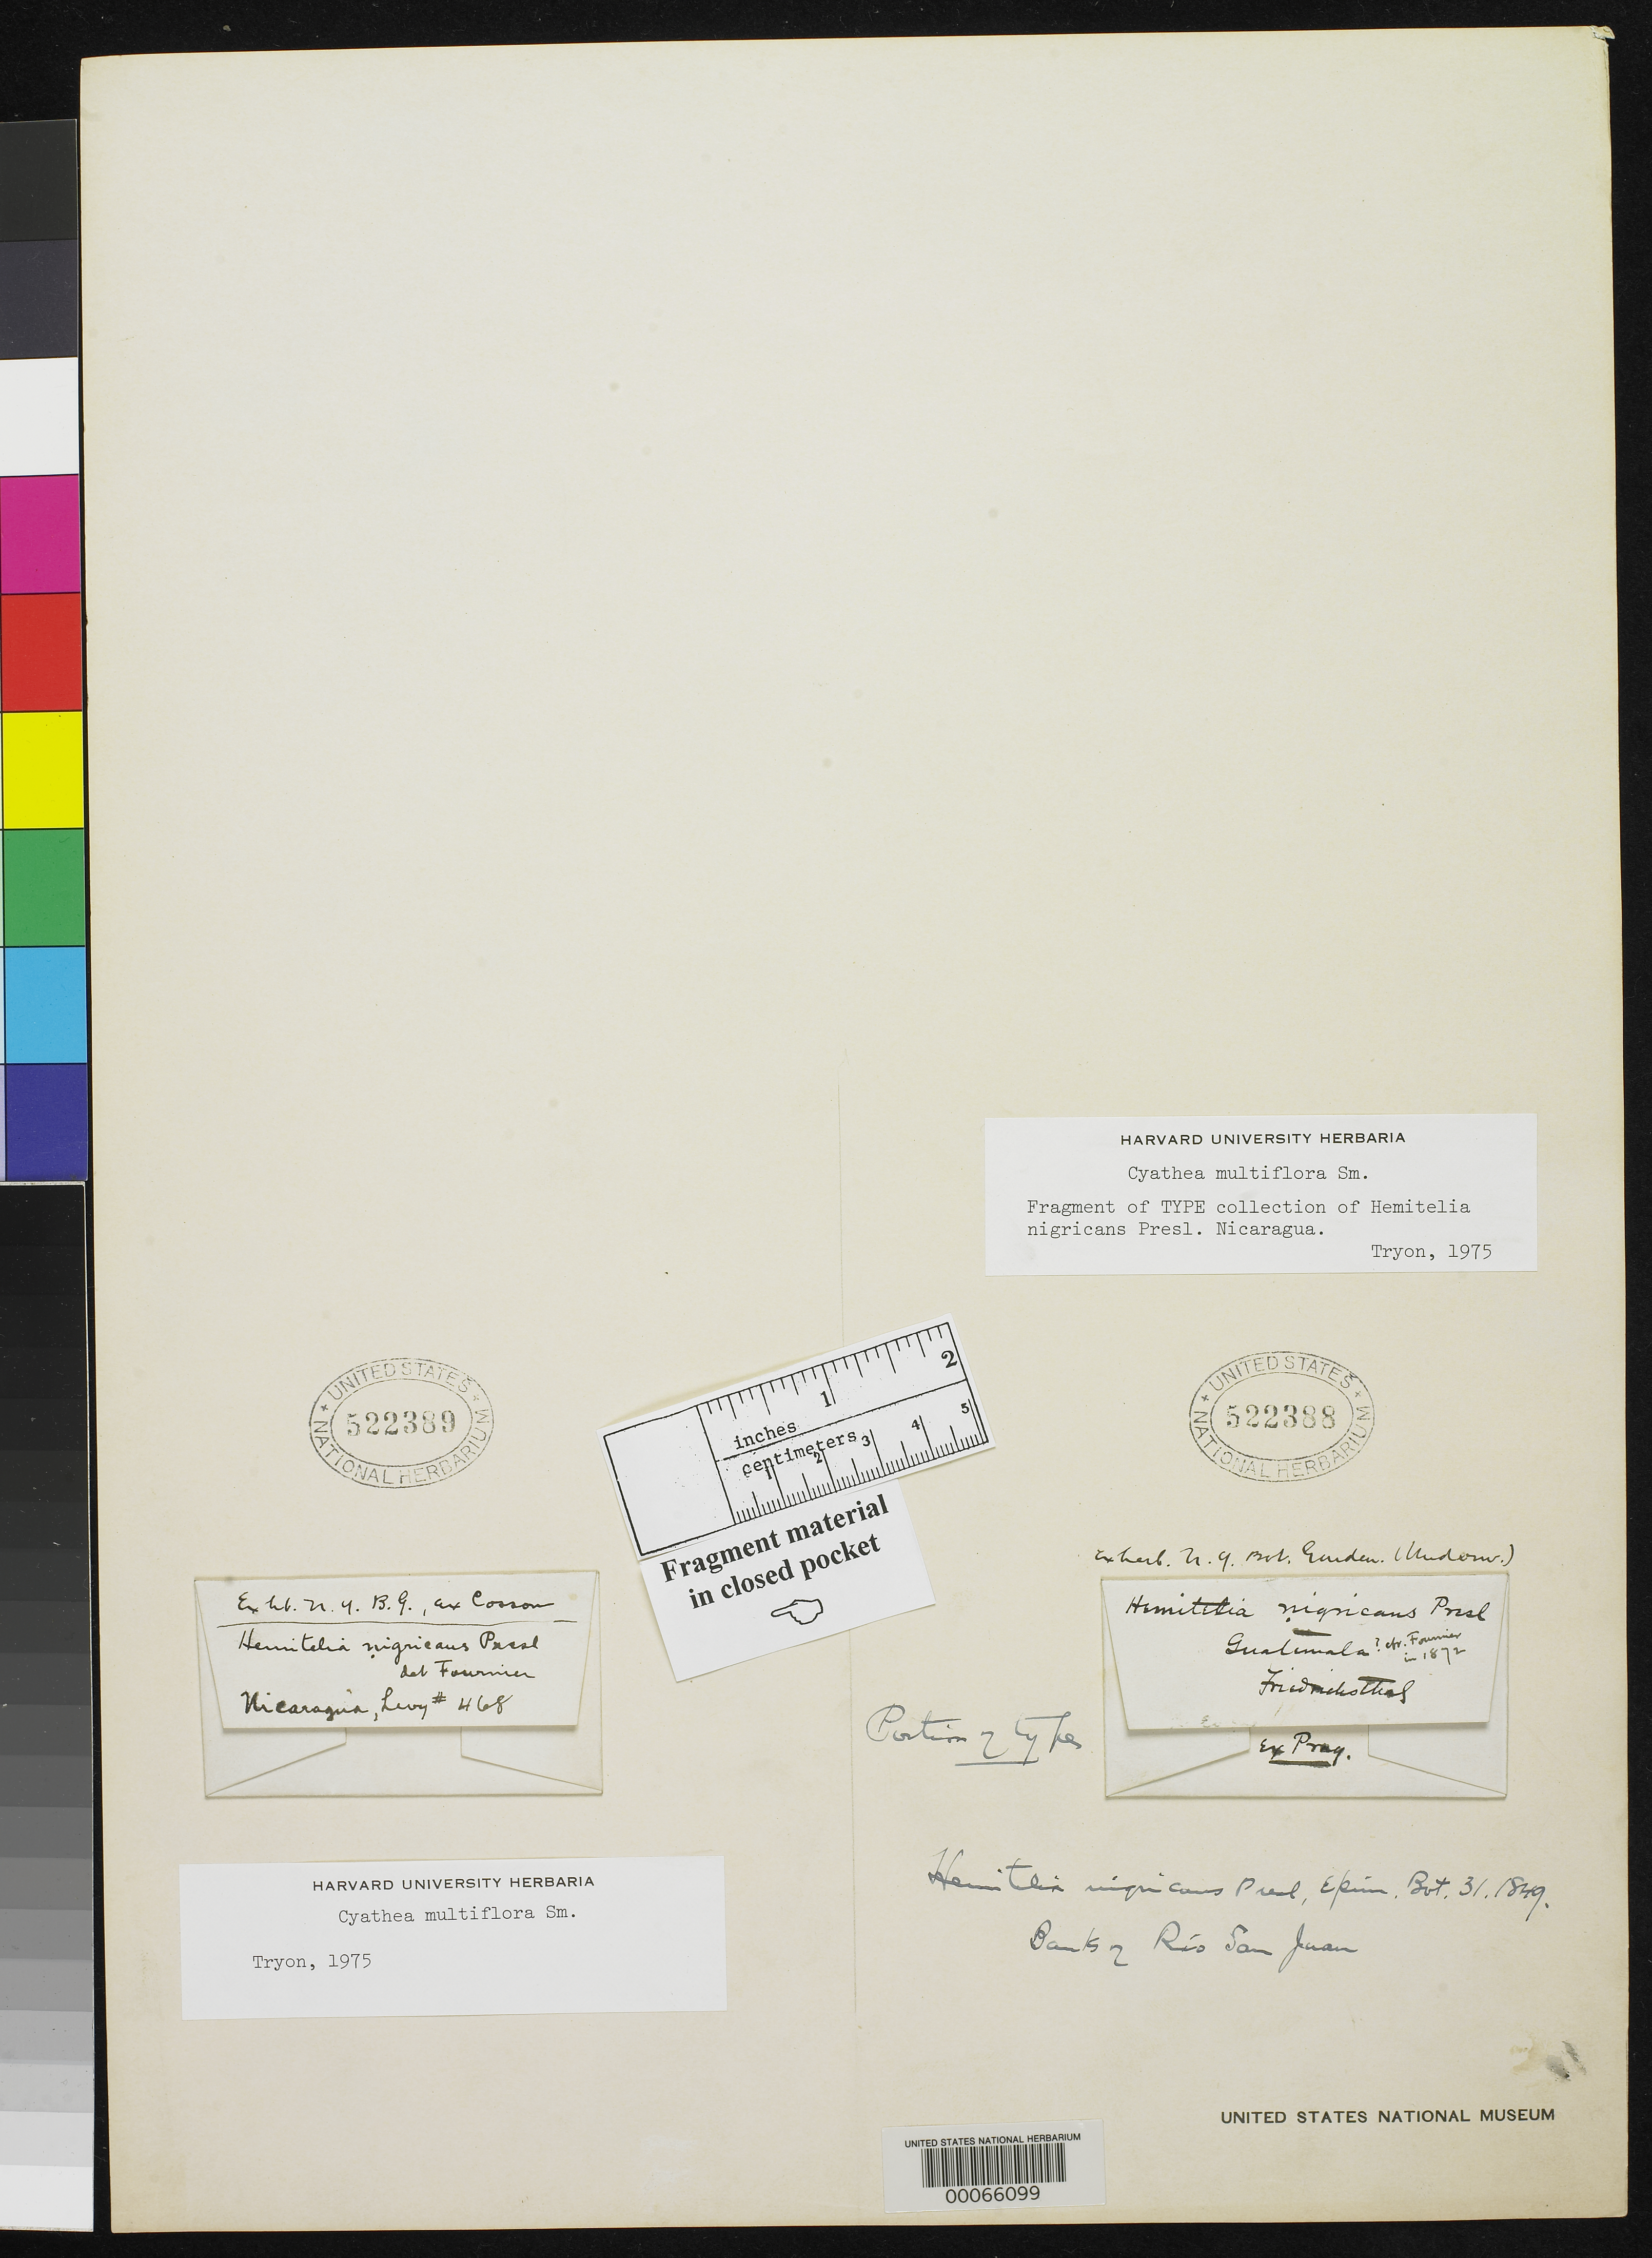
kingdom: Plantae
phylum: Tracheophyta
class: Polypodiopsida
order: Cyatheales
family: Cyatheaceae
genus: Hemitelia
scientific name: Hemitelia nigricans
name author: C. Presl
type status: Type Fragment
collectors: E. von Friedrichsthal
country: Guatemala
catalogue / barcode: US 522388